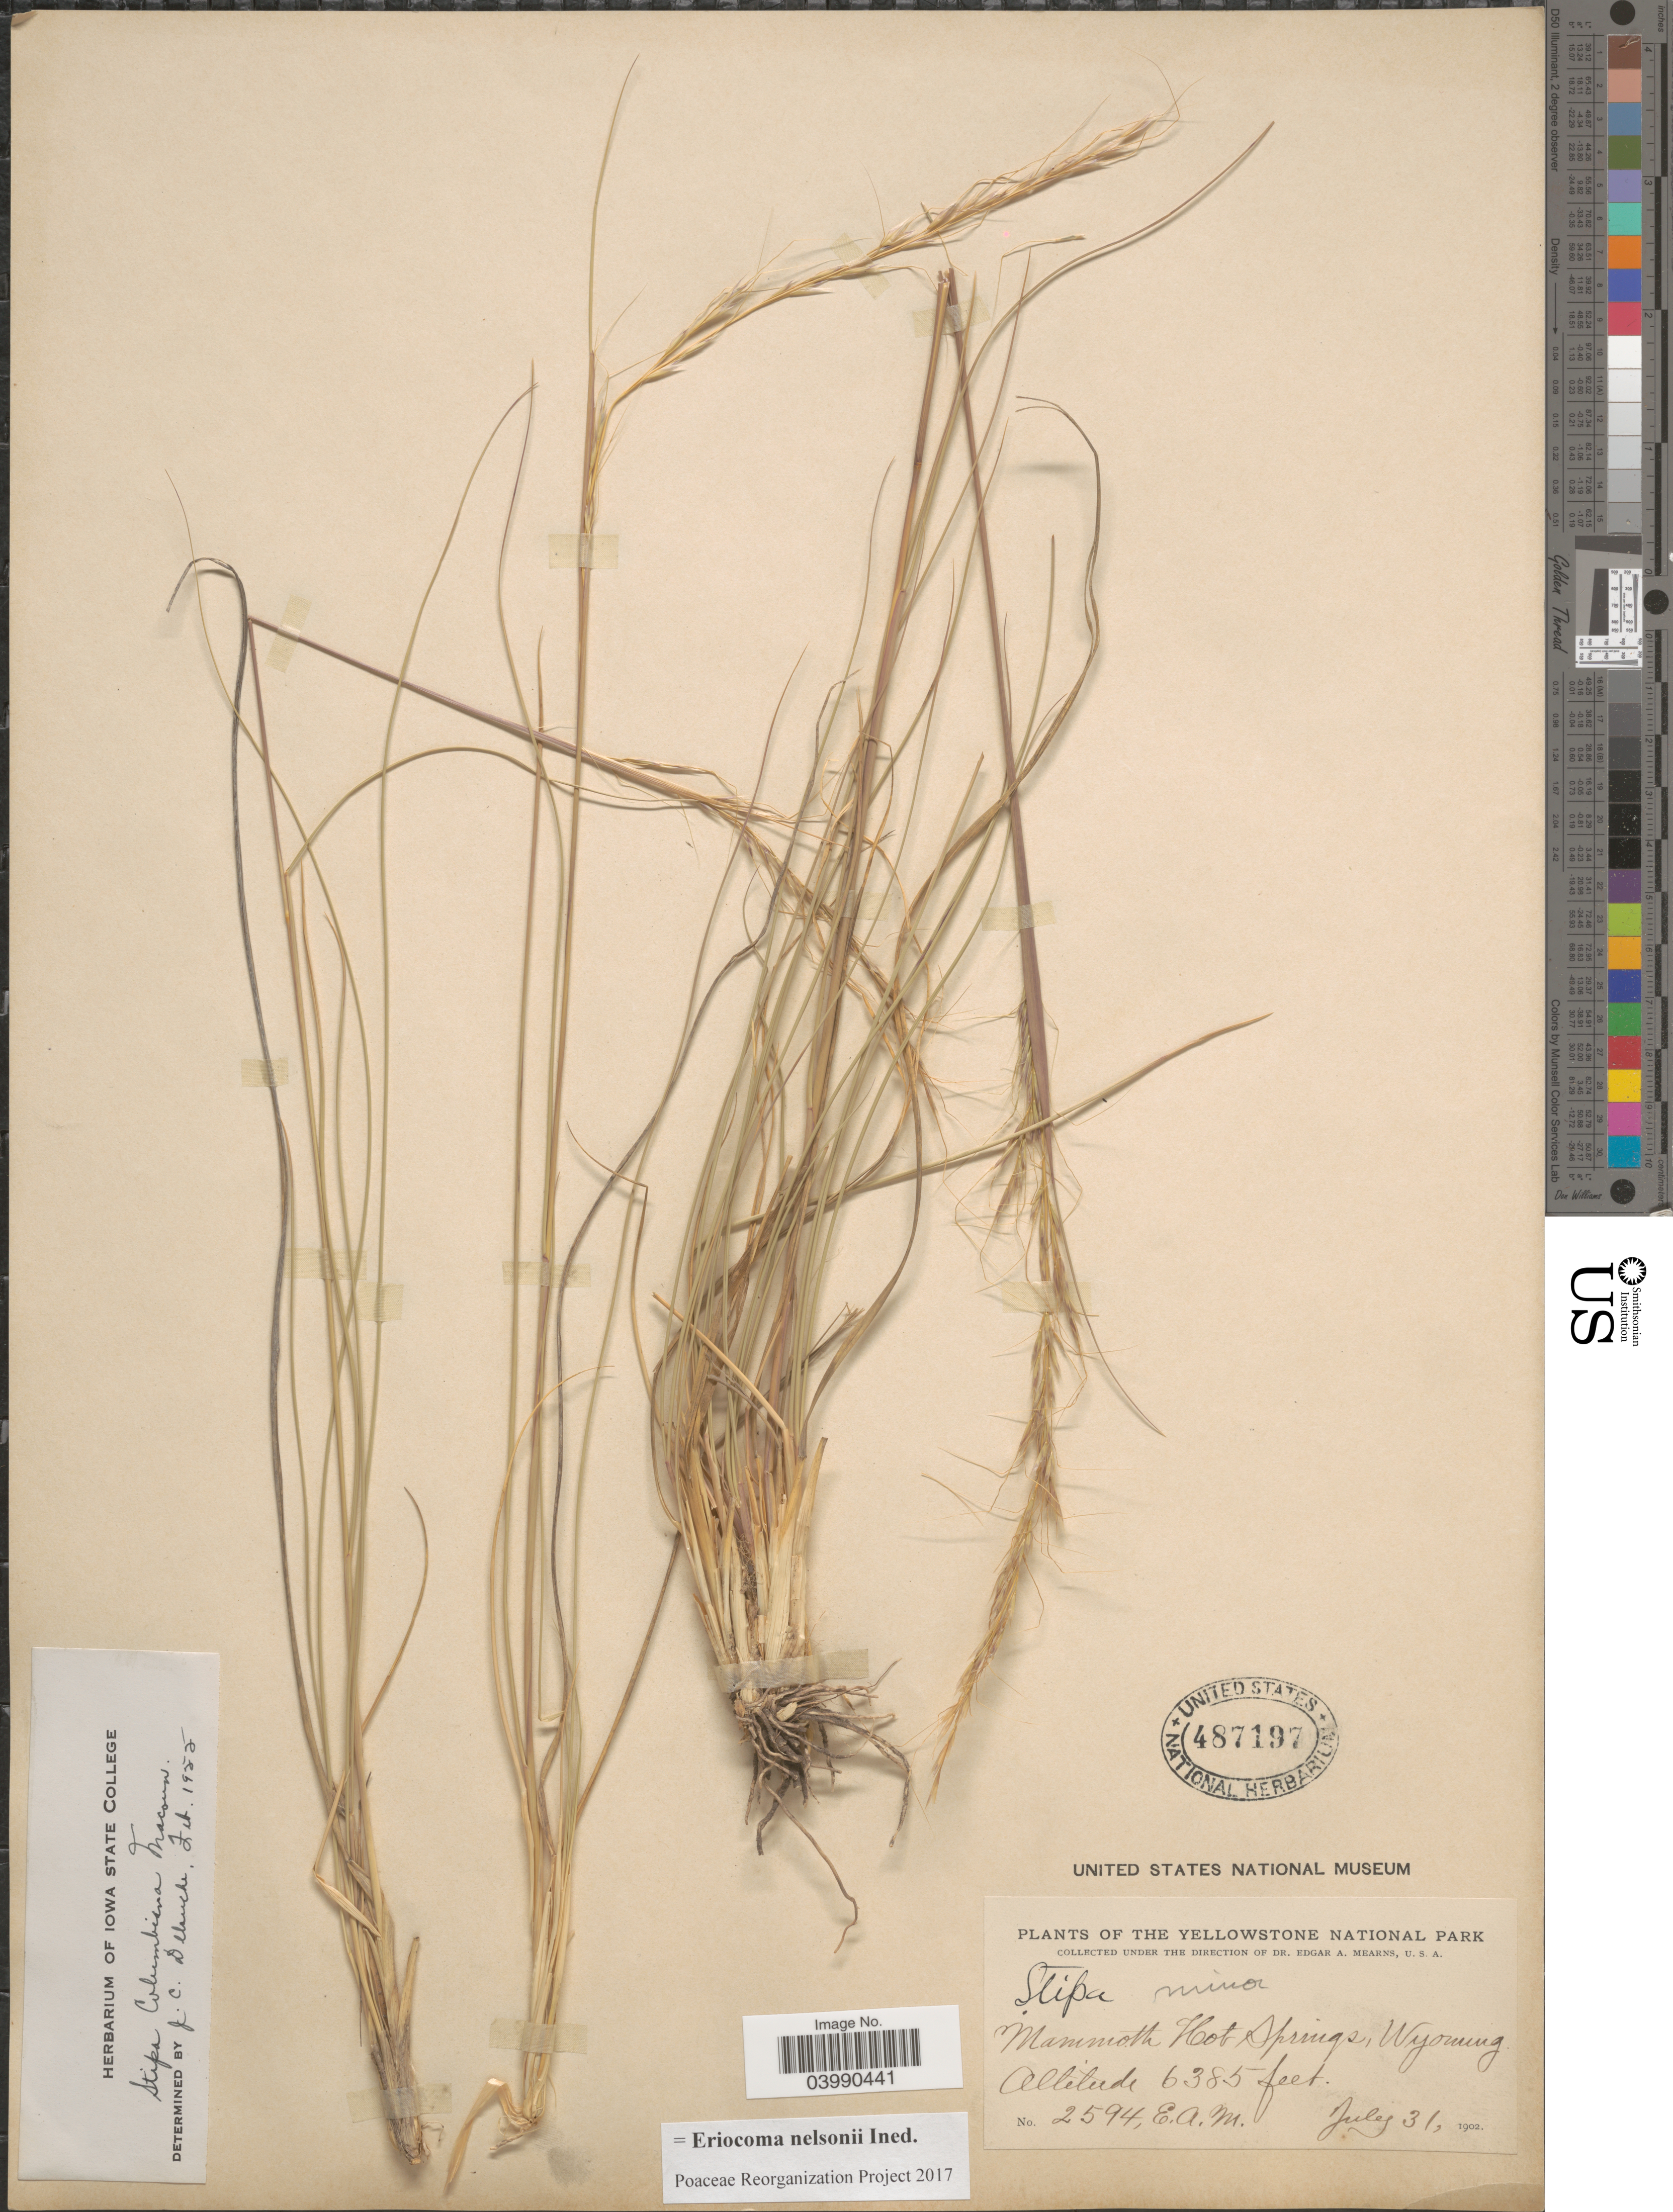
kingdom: Plantae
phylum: Tracheophyta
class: Liliopsida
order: Poales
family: Poaceae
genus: Eriocoma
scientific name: Eriocoma nelsonii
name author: (Scribn.) Romasch.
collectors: E. A. Mearns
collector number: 2594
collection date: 1902-07-31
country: United States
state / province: Wyoming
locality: The Yellowstone National Park. Mammoth Hot Springs.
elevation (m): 1946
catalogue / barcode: US 487197